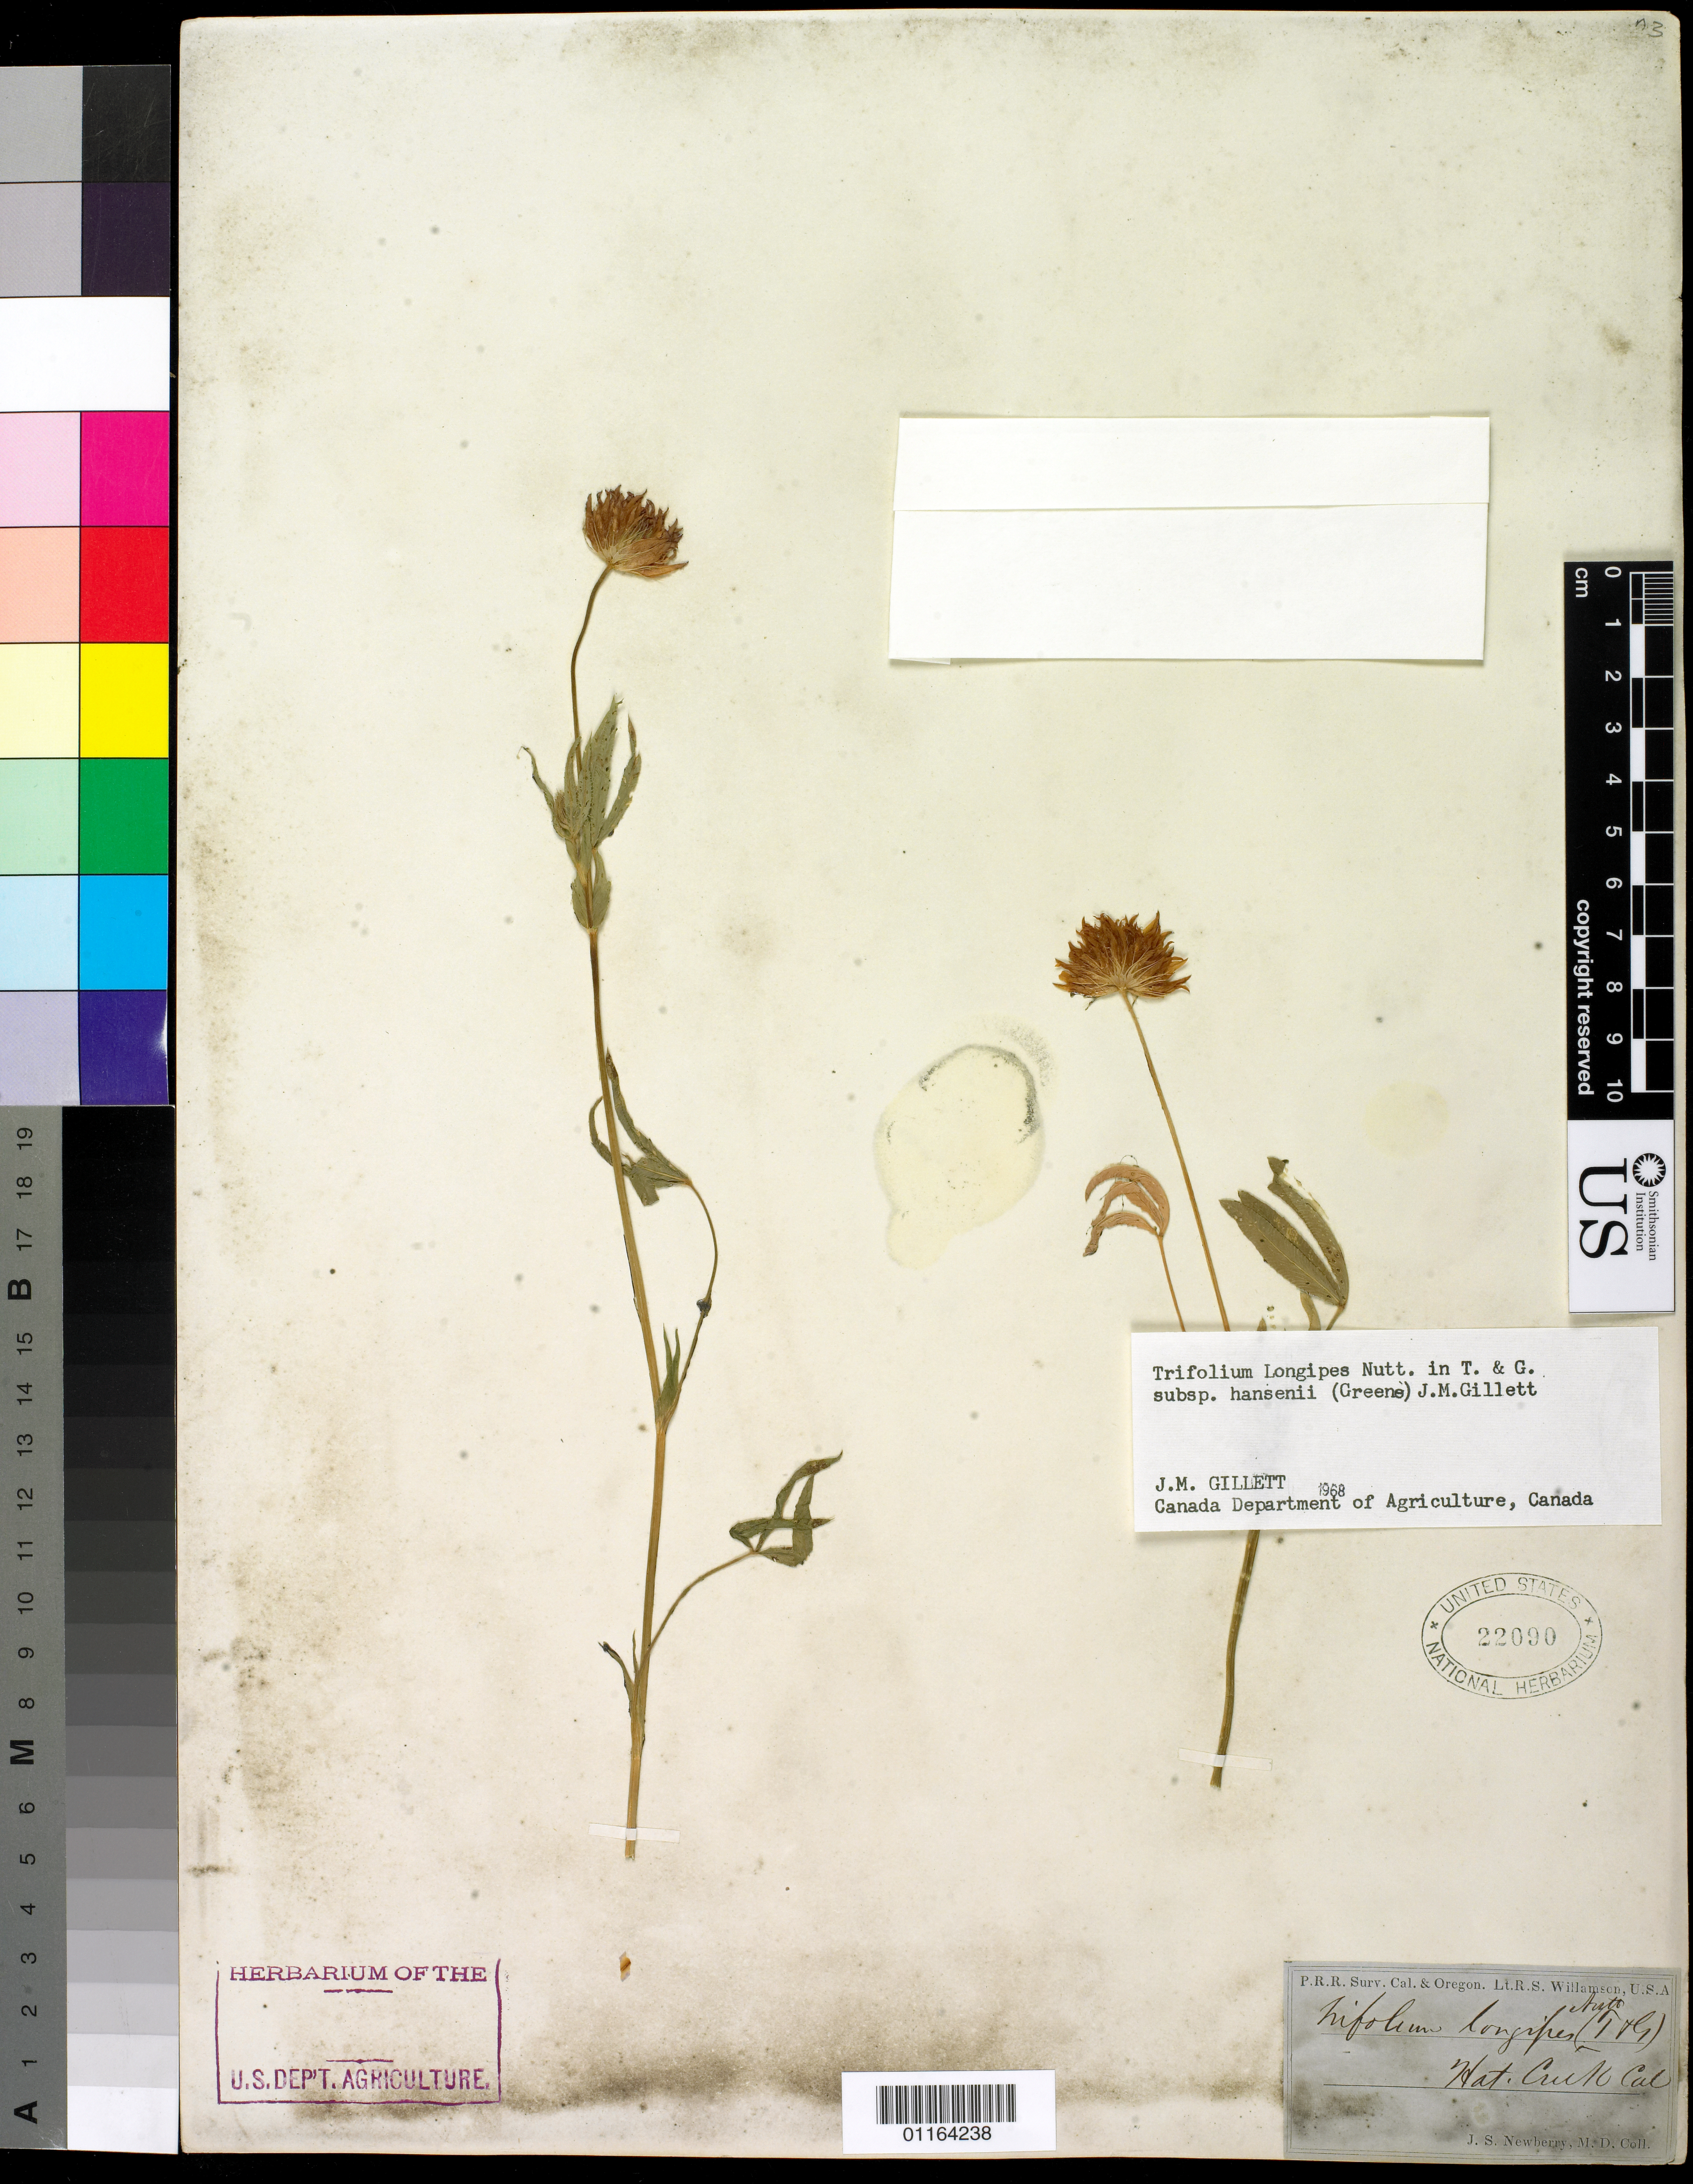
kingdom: Plantae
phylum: Tracheophyta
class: Magnoliopsida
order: Fabales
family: Fabaceae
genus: Trifolium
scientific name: Trifolium longipes subsp. hansenii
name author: (Greene) J.M. Gillett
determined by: Gillett, J. M.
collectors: J. S. Newberry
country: United States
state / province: California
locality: Hat Creek.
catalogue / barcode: US 22090